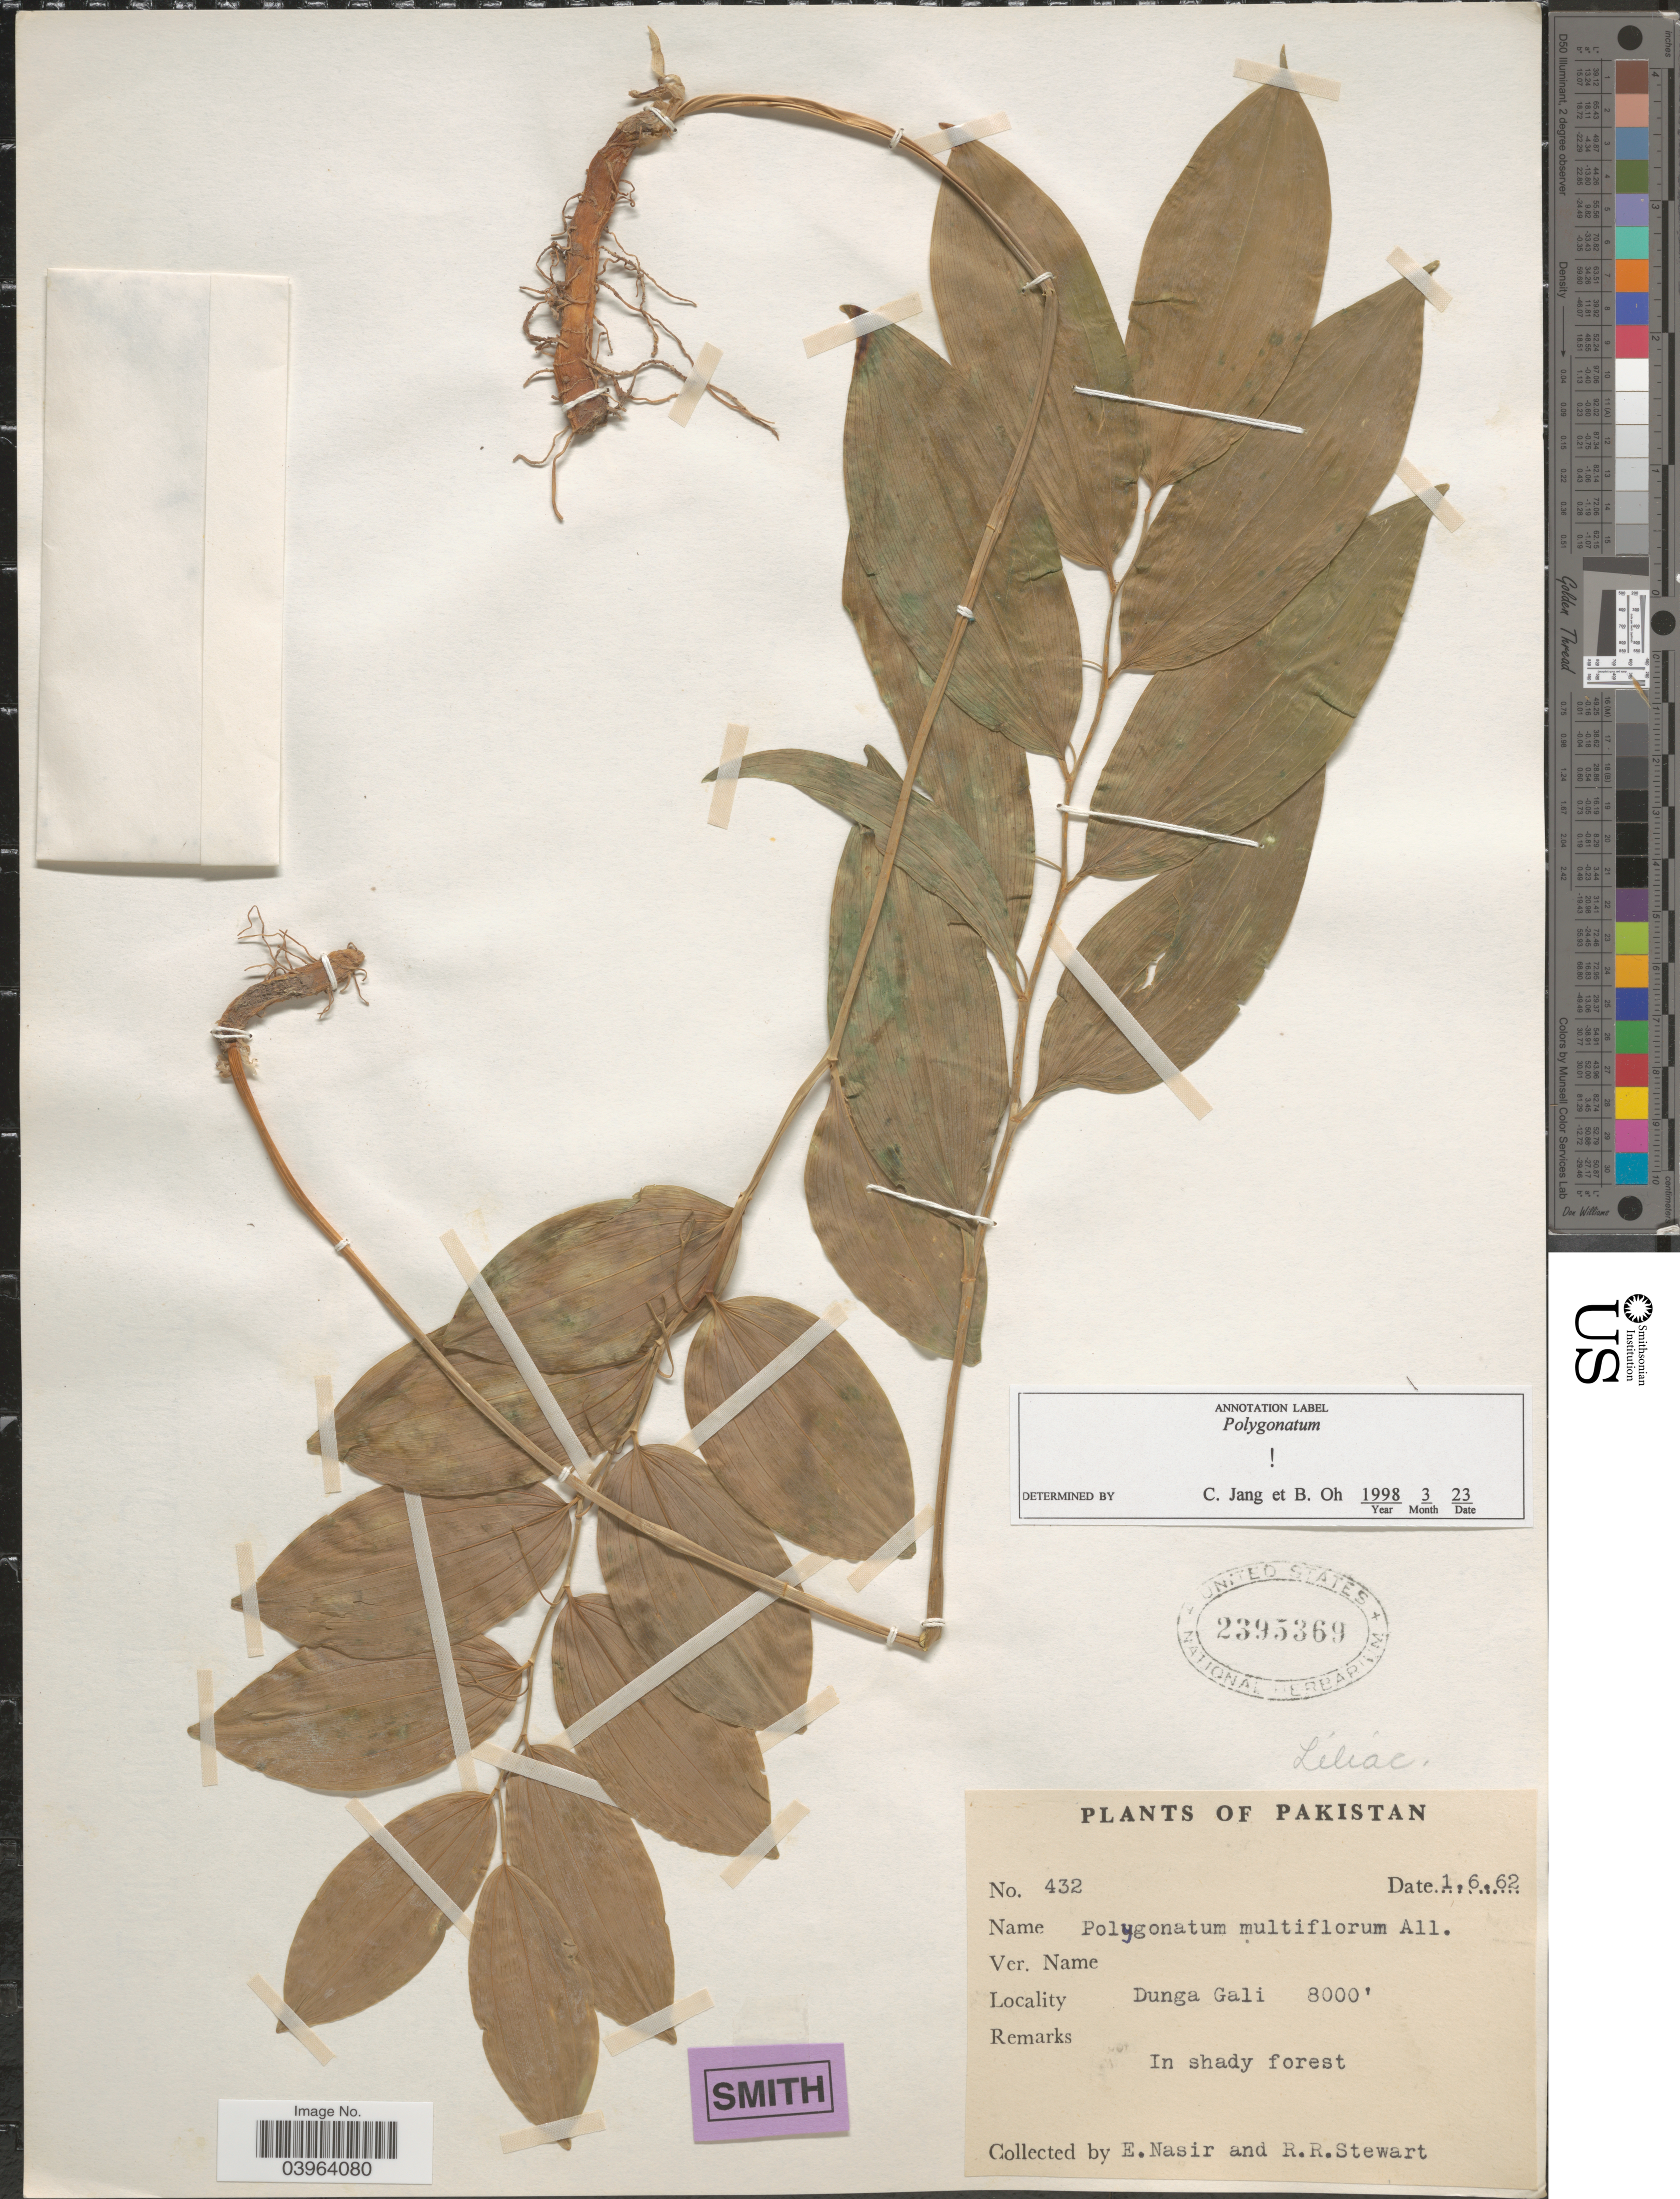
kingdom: Plantae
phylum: Tracheophyta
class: Liliopsida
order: Asparagales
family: Asparagaceae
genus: Polygonatum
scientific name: Polygonatum multiflorum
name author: (L.) All.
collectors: E. Nasir & R. Stewart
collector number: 432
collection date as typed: Transcribed d/m/y: 1/6/62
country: Pakistan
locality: Dunga Gali.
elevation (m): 2438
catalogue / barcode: US 2395369